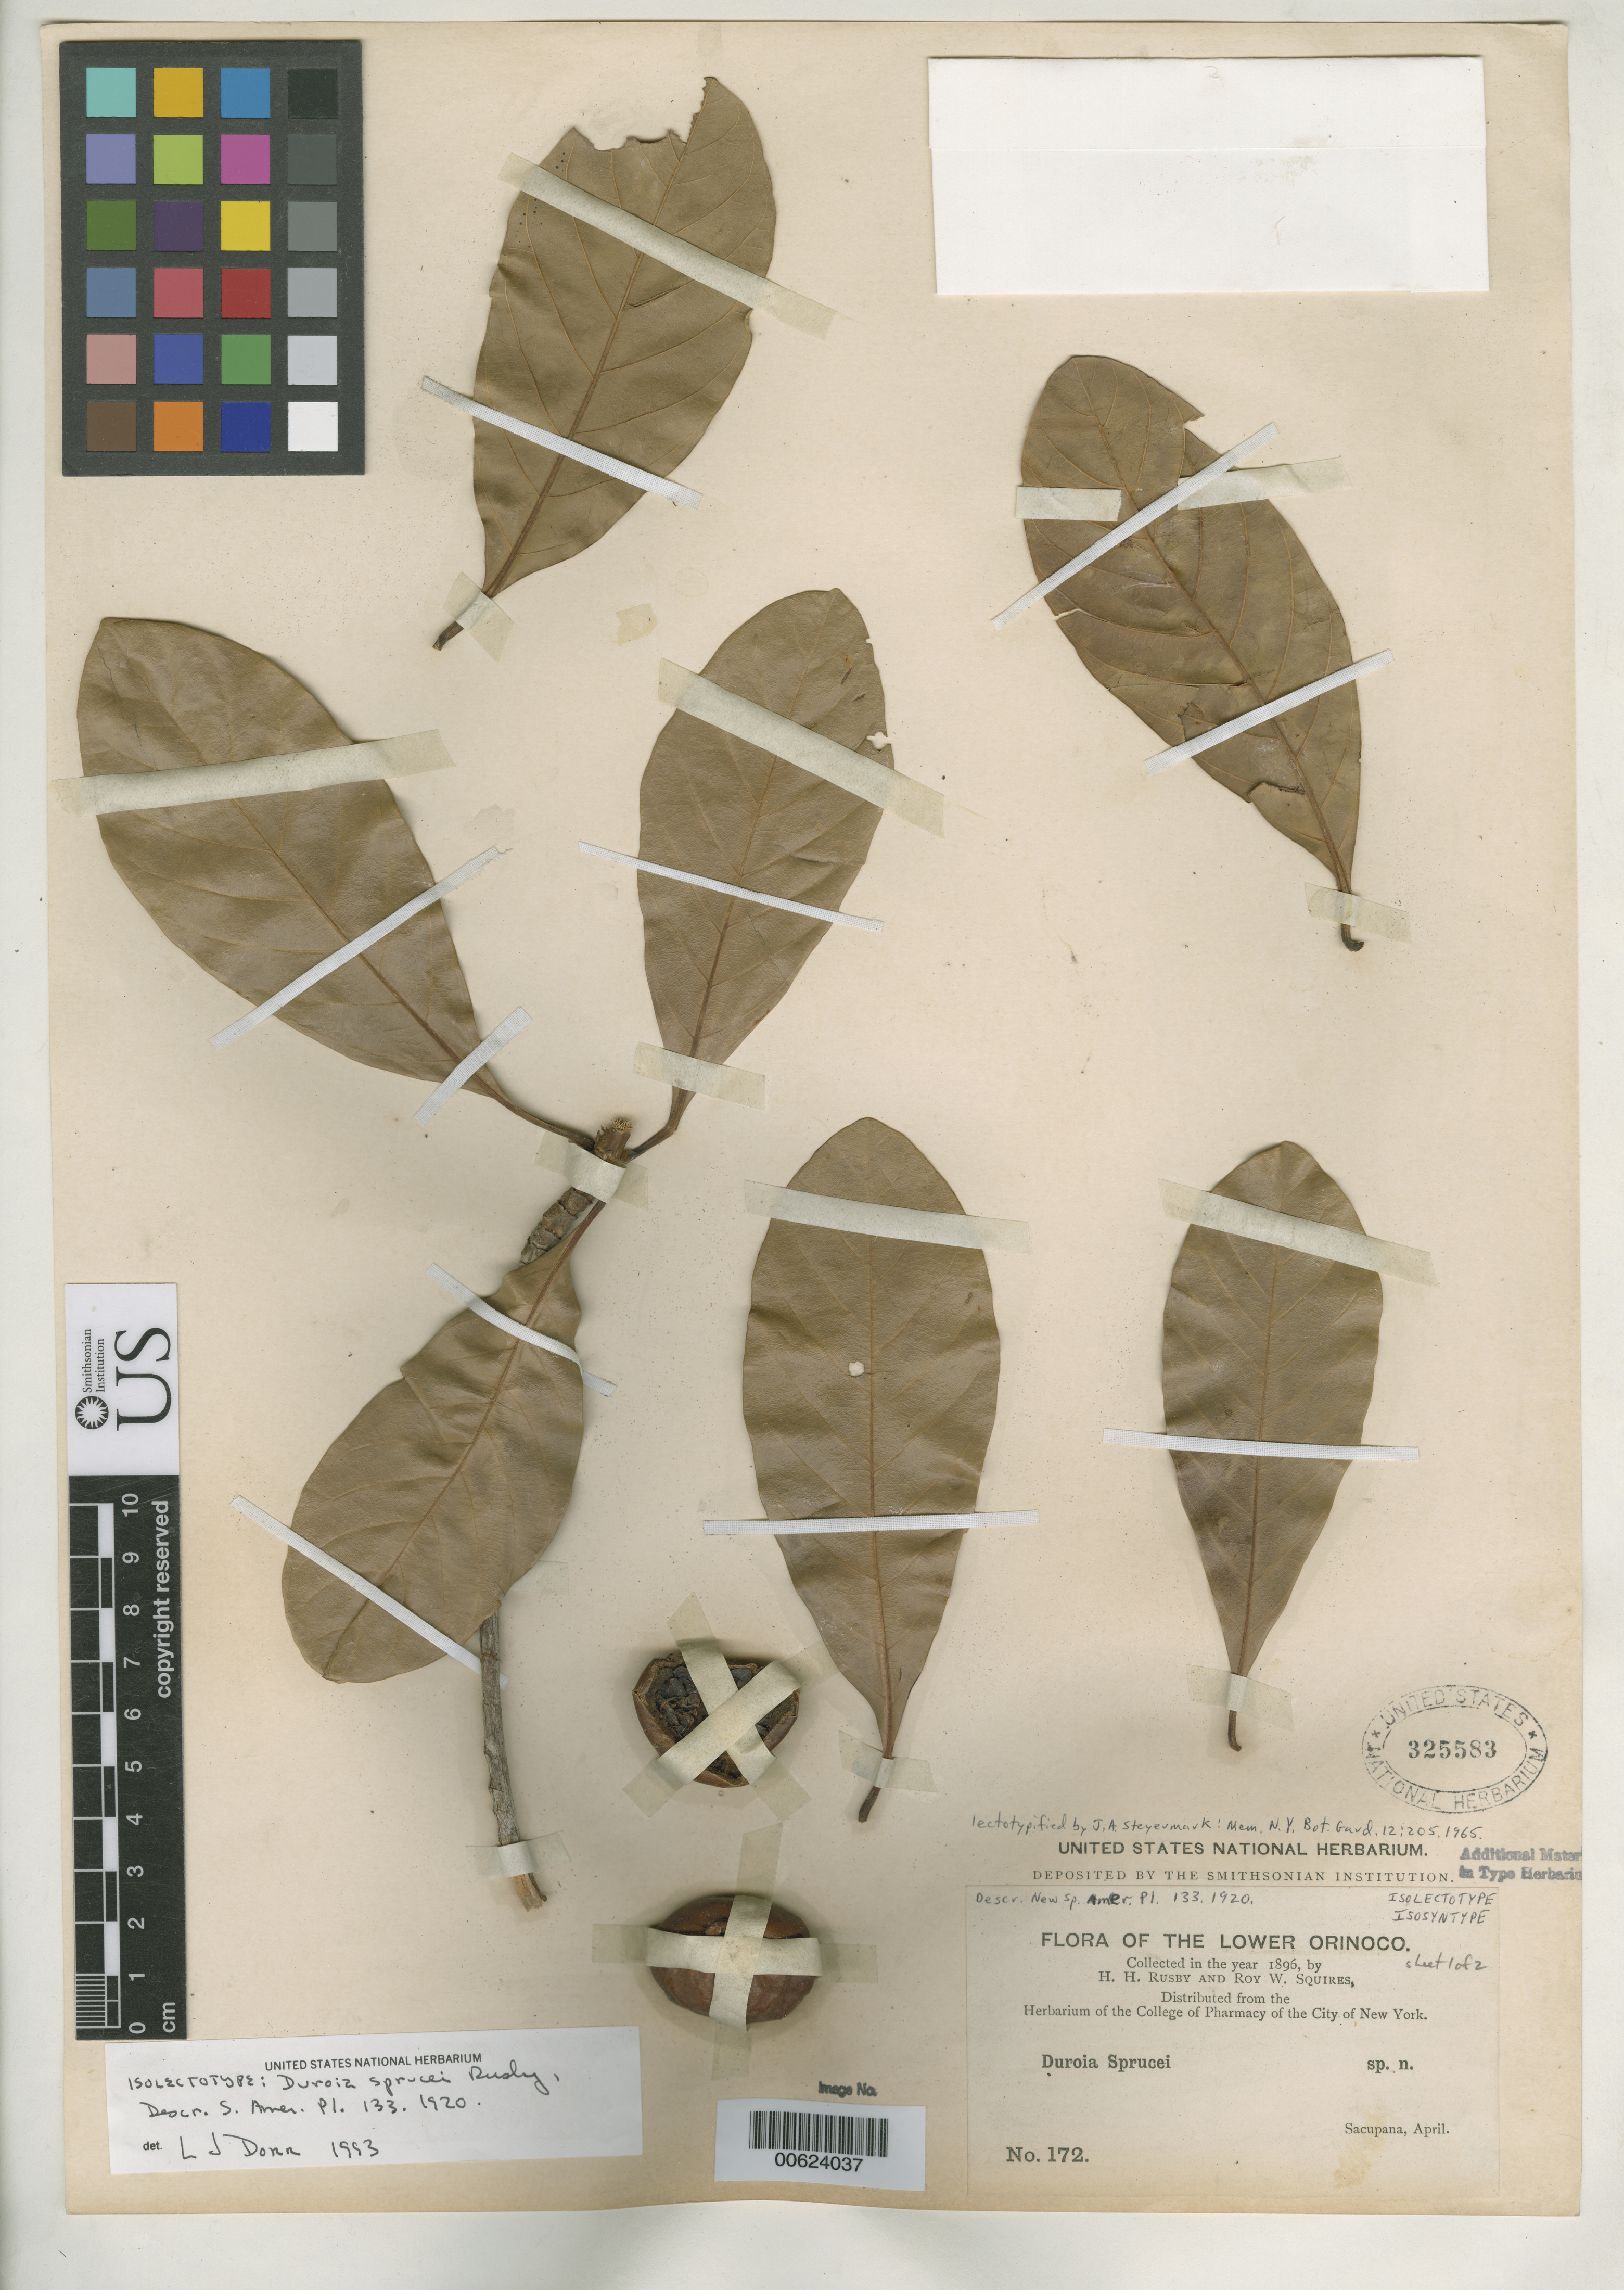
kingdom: Plantae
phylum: Tracheophyta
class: Magnoliopsida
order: Gentianales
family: Rubiaceae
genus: Duroia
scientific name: Duroia sprucei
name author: Rusby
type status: Isolectotype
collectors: H. H. Rusby & R. Squires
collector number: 172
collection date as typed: April 1896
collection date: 1896-04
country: Venezuela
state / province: Delta Amacuro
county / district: Antonio Díaz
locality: Lower Orinoco, Sacupana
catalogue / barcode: US 325583